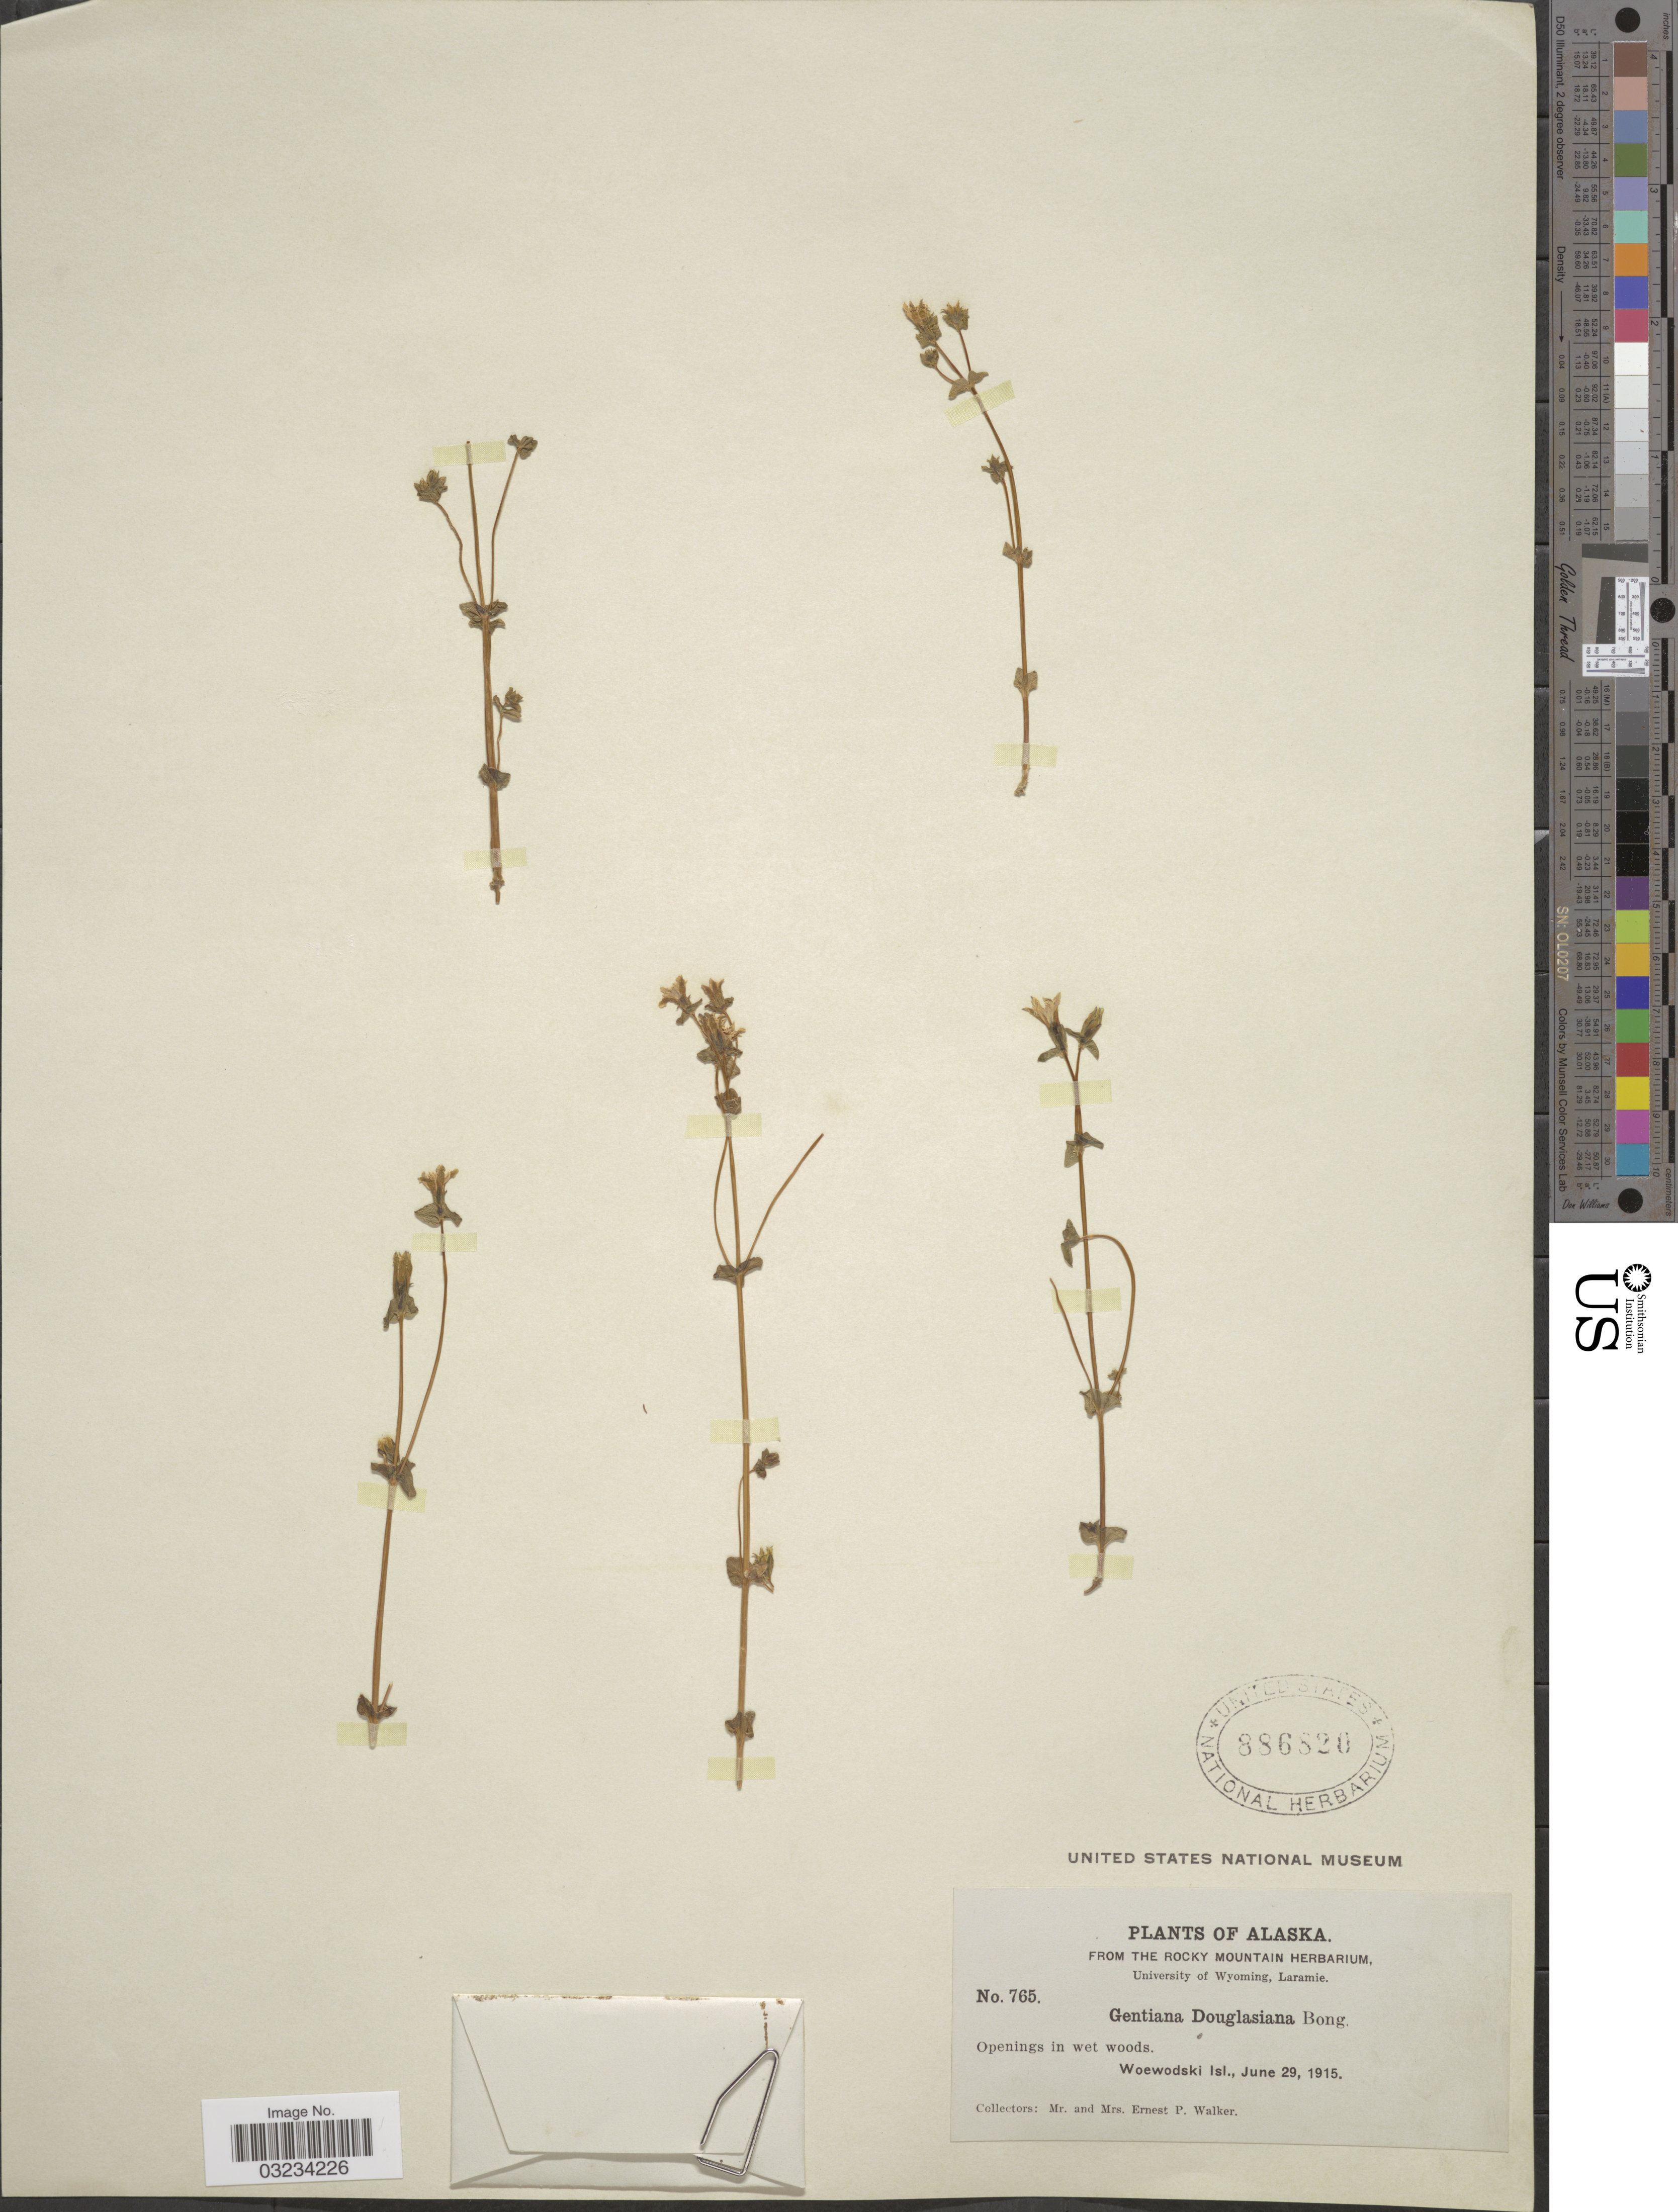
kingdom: Plantae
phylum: Tracheophyta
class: Magnoliopsida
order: Gentianales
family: Gentianaceae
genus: Gentiana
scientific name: Gentiana douglasiana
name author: Bong.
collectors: E. P. Walker & E. Walker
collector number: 765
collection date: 1915-06-29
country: United States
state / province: Alaska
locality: Woewodski Isl.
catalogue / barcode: US 886820